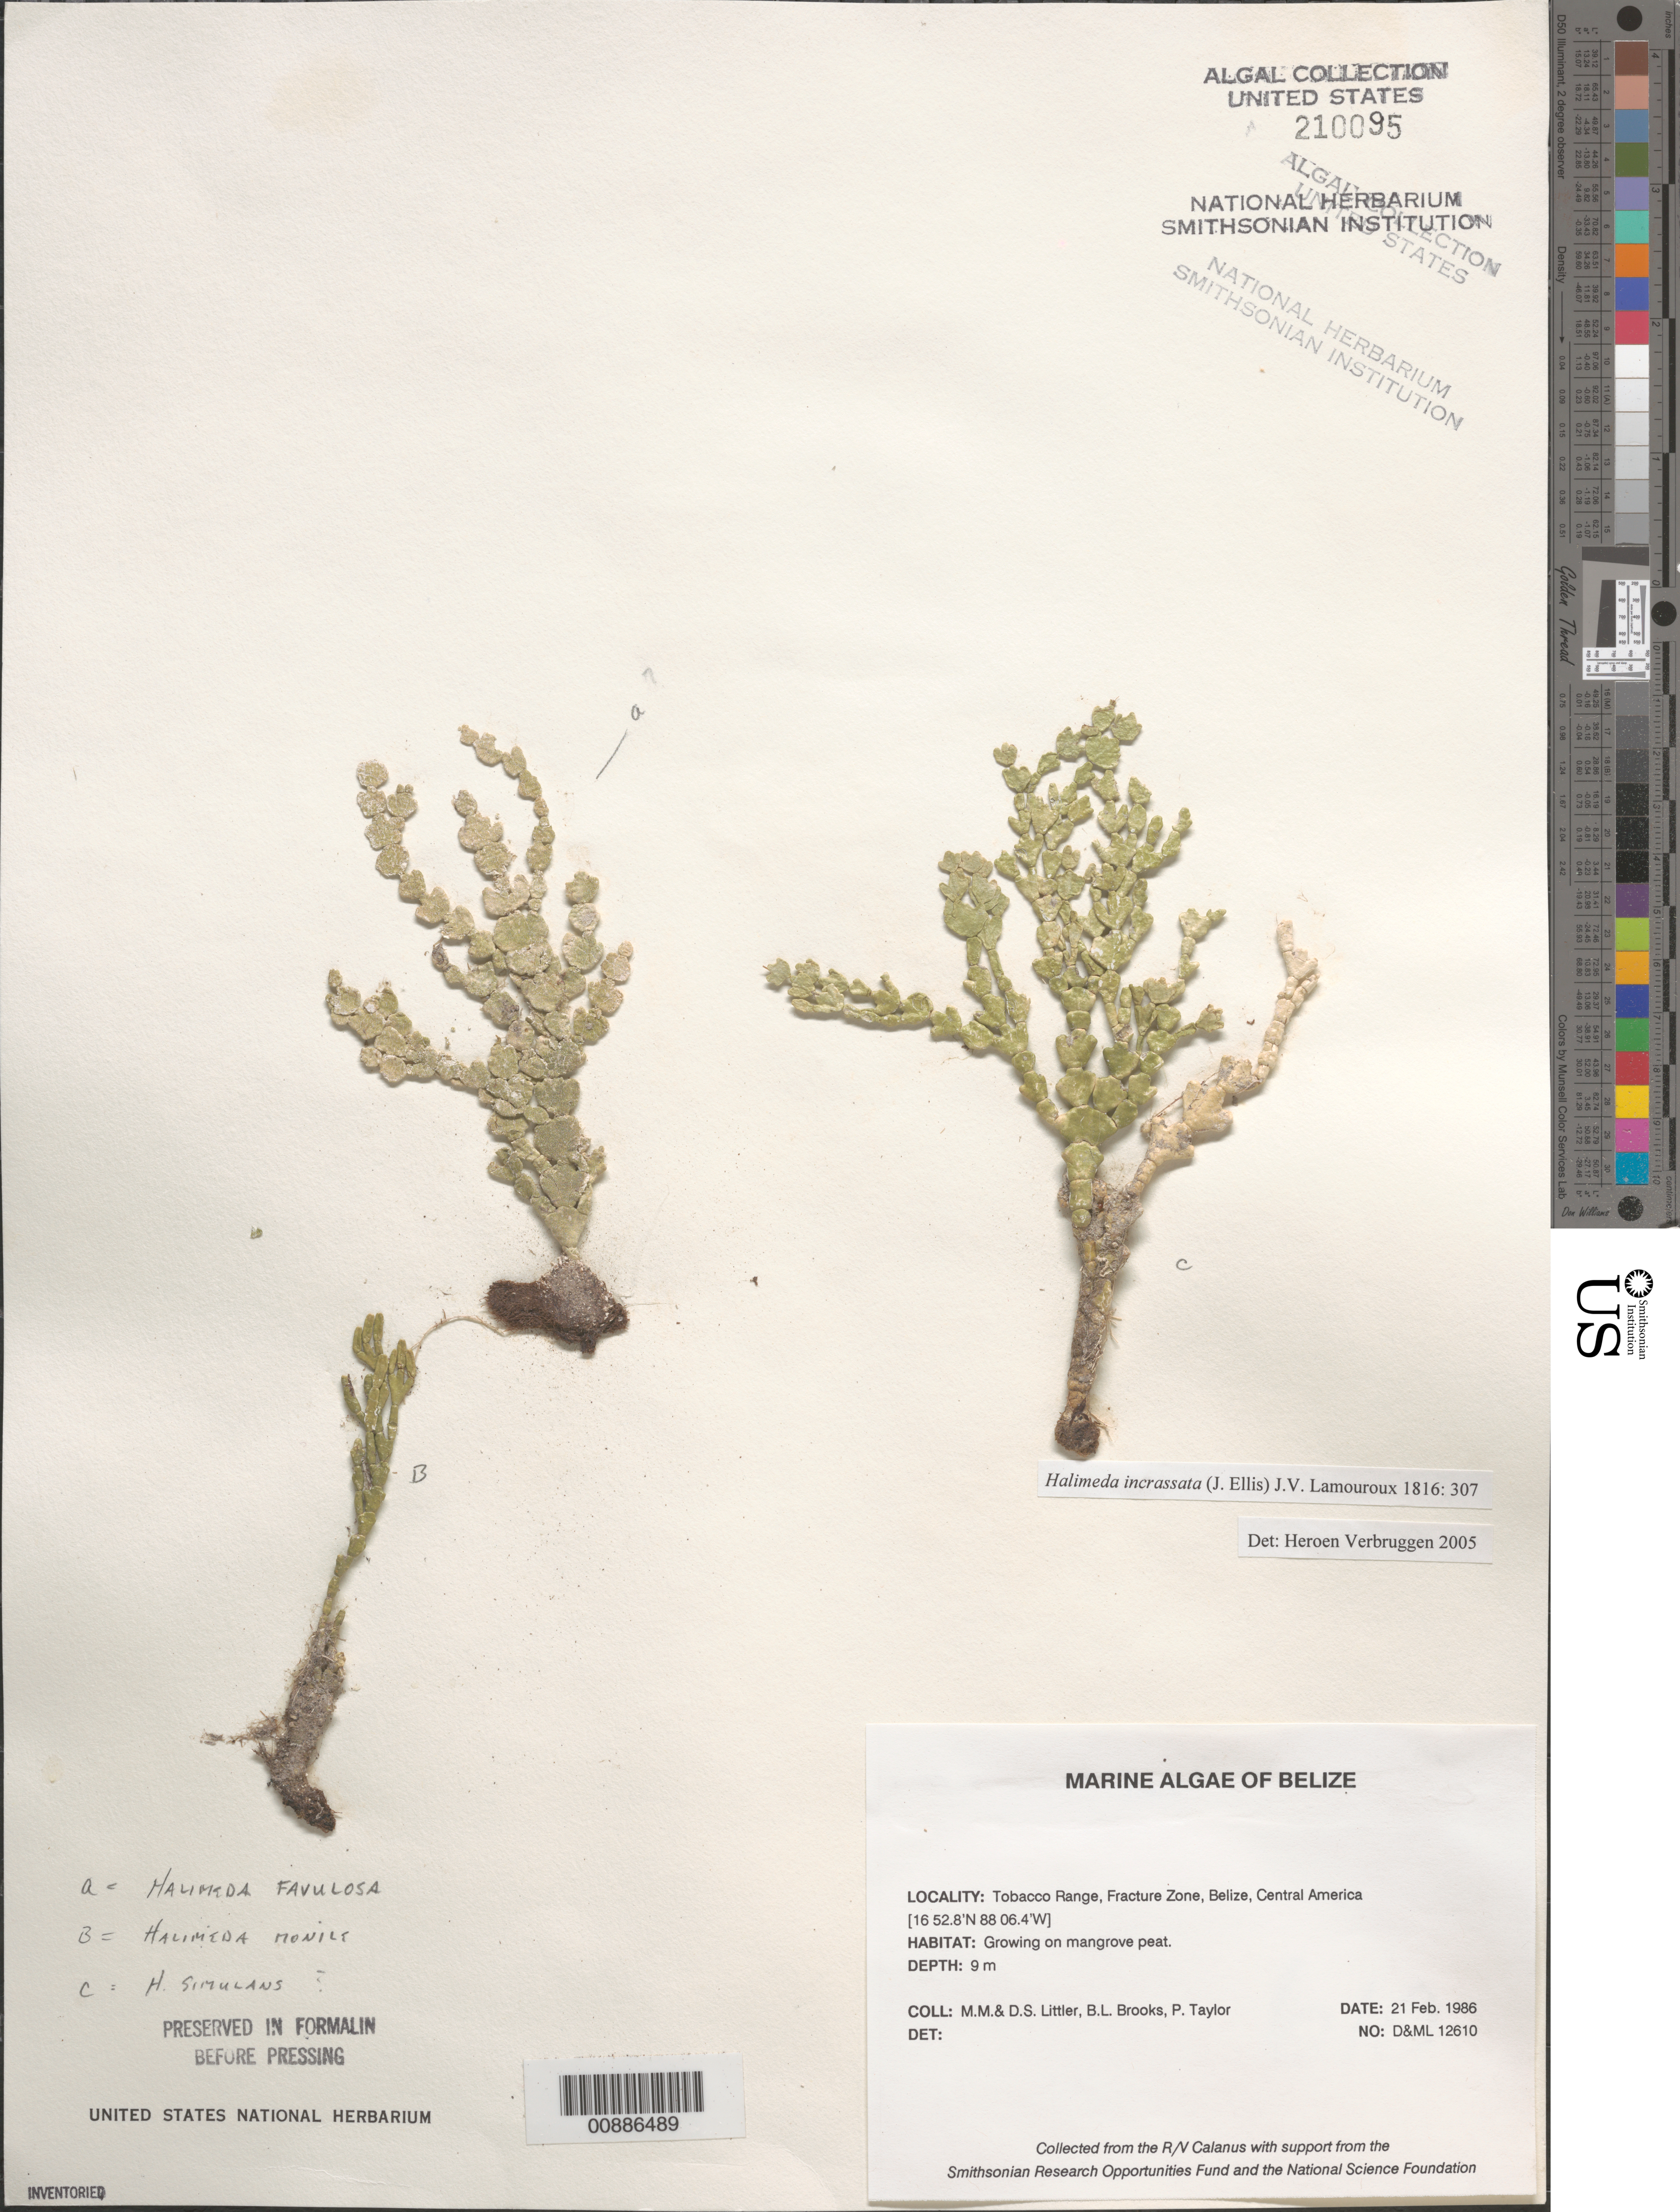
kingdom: Plantae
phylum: Chlorophyta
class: Ulvophyceae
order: Bryopsidales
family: Halimedaceae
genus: Halimeda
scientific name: Halimeda incrassata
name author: (J. Ellis) J.V.Lamouroux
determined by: Verbruggen, H.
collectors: M. M. Littler, D. S. Littler, B. Brooks & P. R. Taylor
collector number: D&ML 12610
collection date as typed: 21 Feb 1986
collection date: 1986-02-21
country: Belize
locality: Tobacco Range, Fracture Zone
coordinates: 16 52.8' N, 88 06.4' W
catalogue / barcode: US 210095